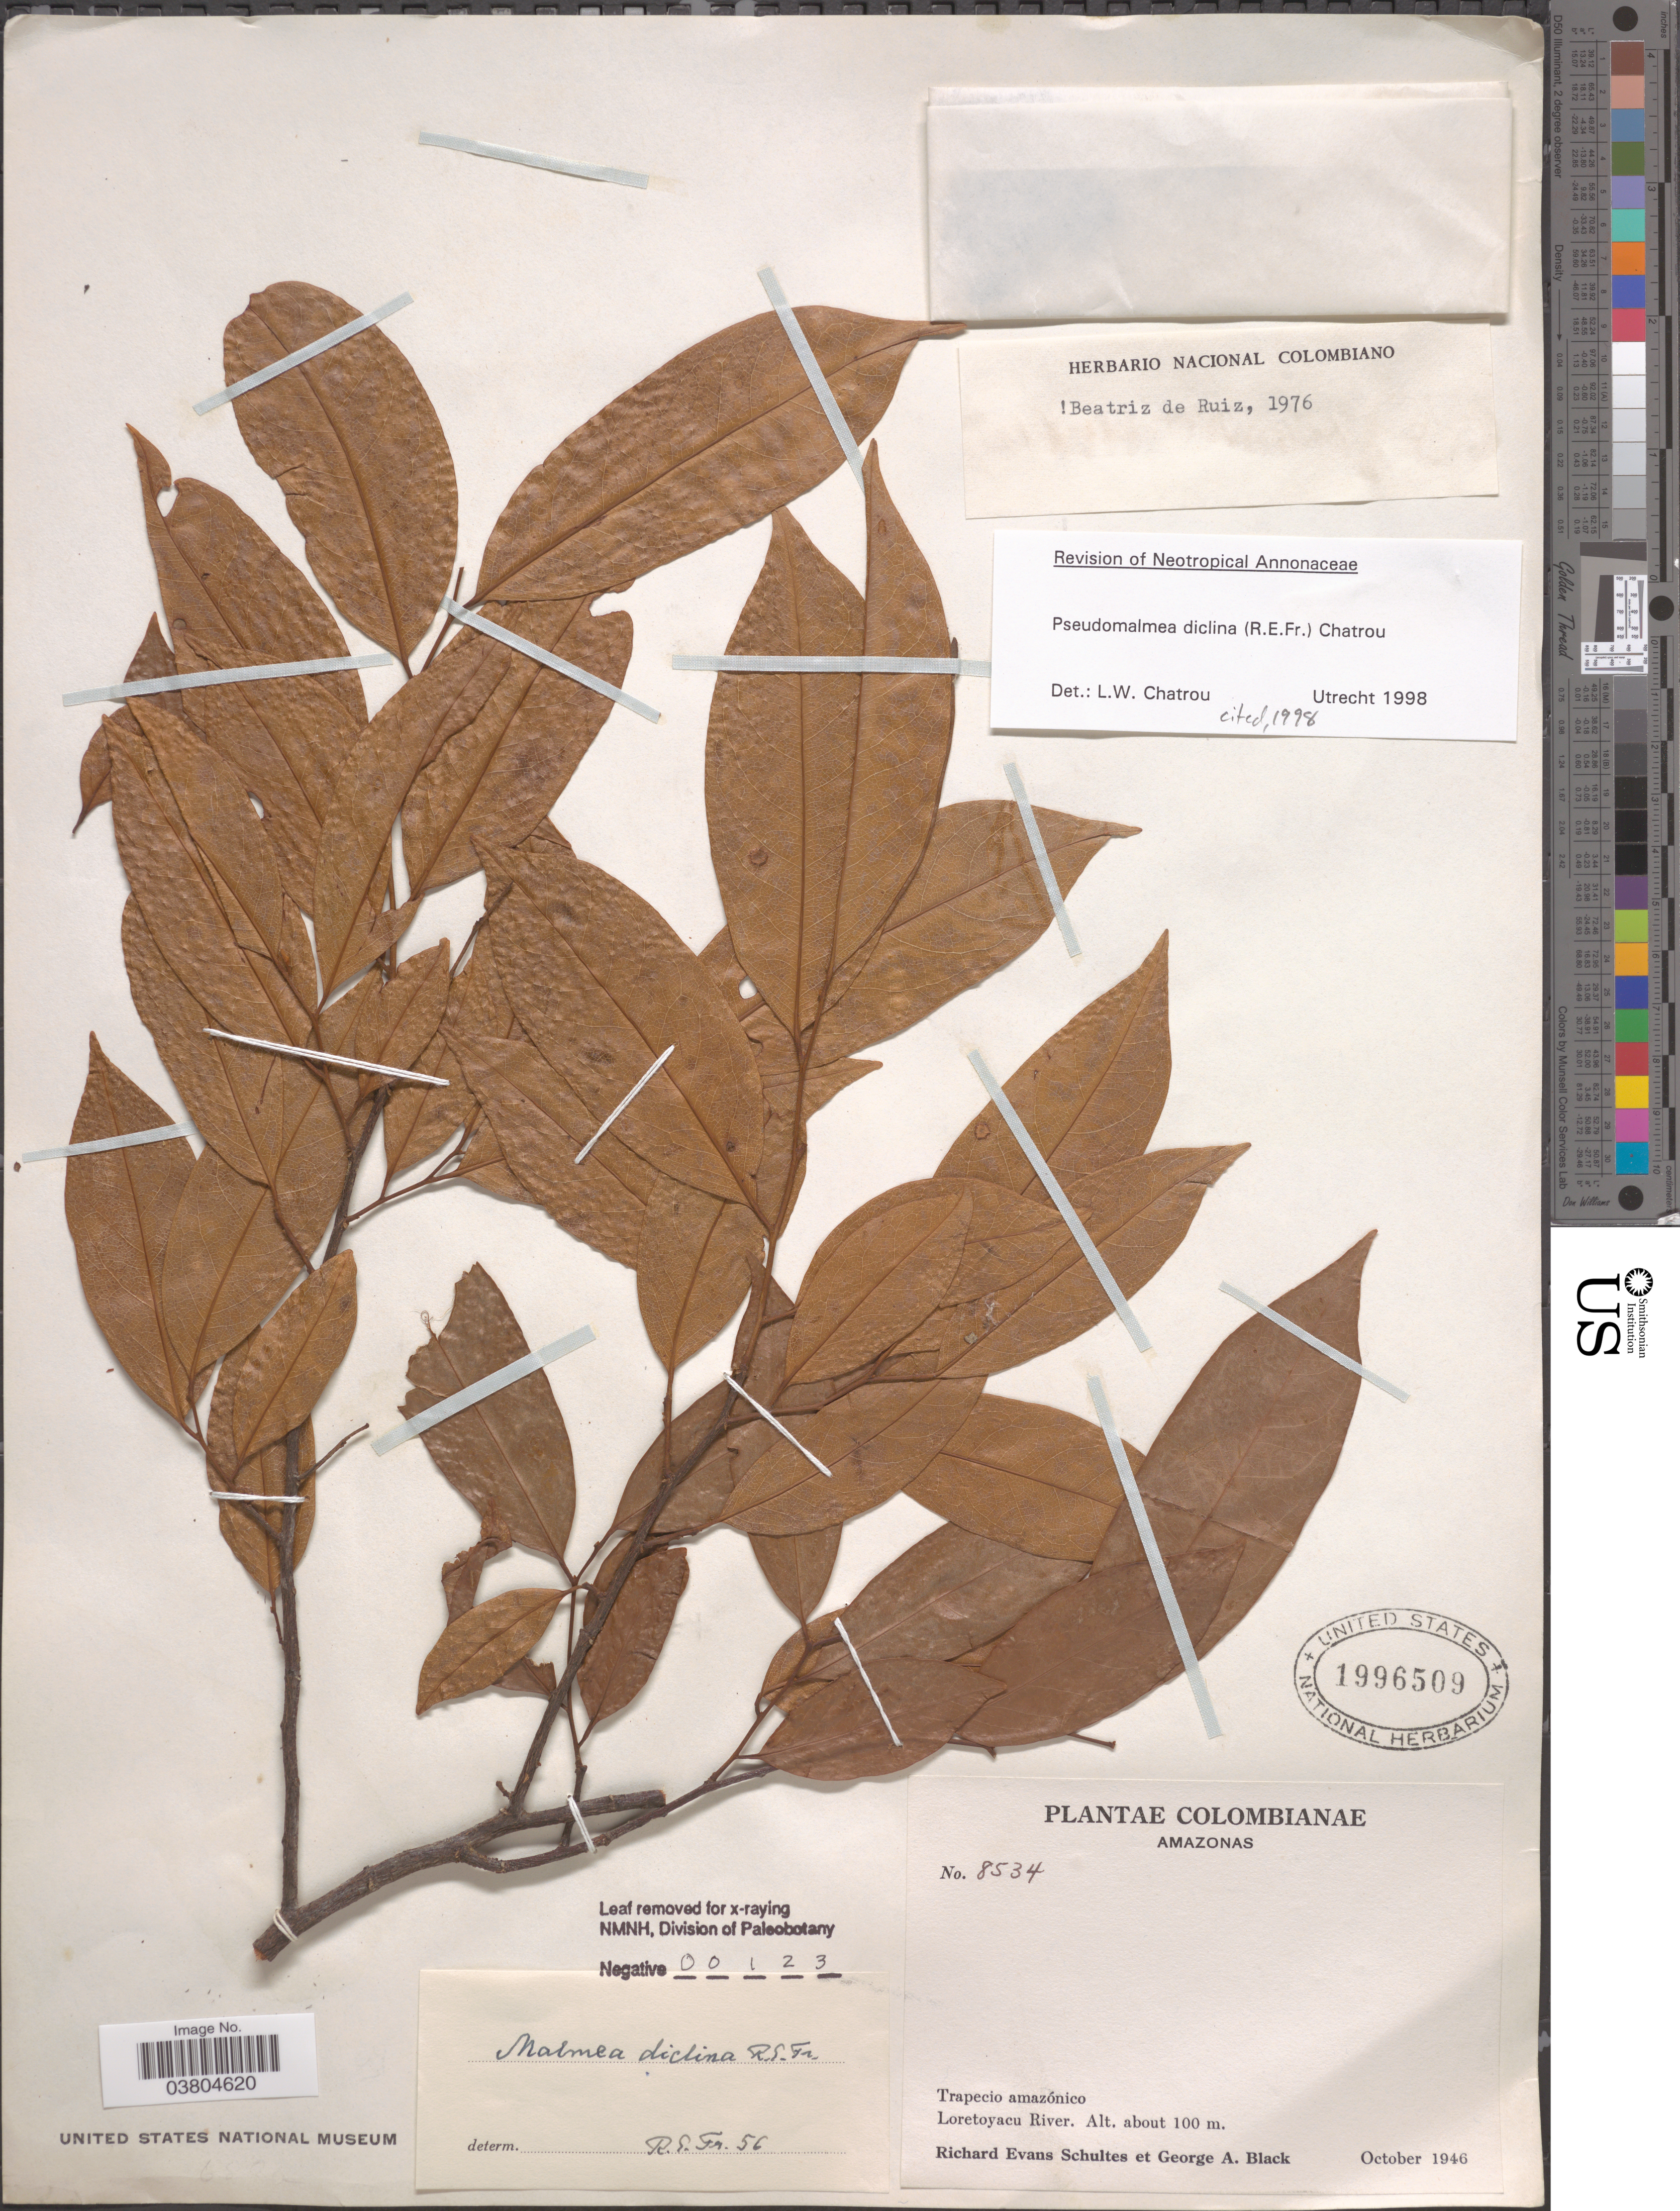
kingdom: Plantae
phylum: Tracheophyta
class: Magnoliopsida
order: Magnoliales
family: Annonaceae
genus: Pseudomalmea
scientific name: Pseudomalmea diclina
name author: (R.E. Fr.) Chatrou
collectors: R. E. Schultes & G. A. Black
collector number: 8534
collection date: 1946-10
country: Colombia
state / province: Amazônas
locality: Trapecio amazónico. Loretoyacu River.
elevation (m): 100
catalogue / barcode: US 1996509